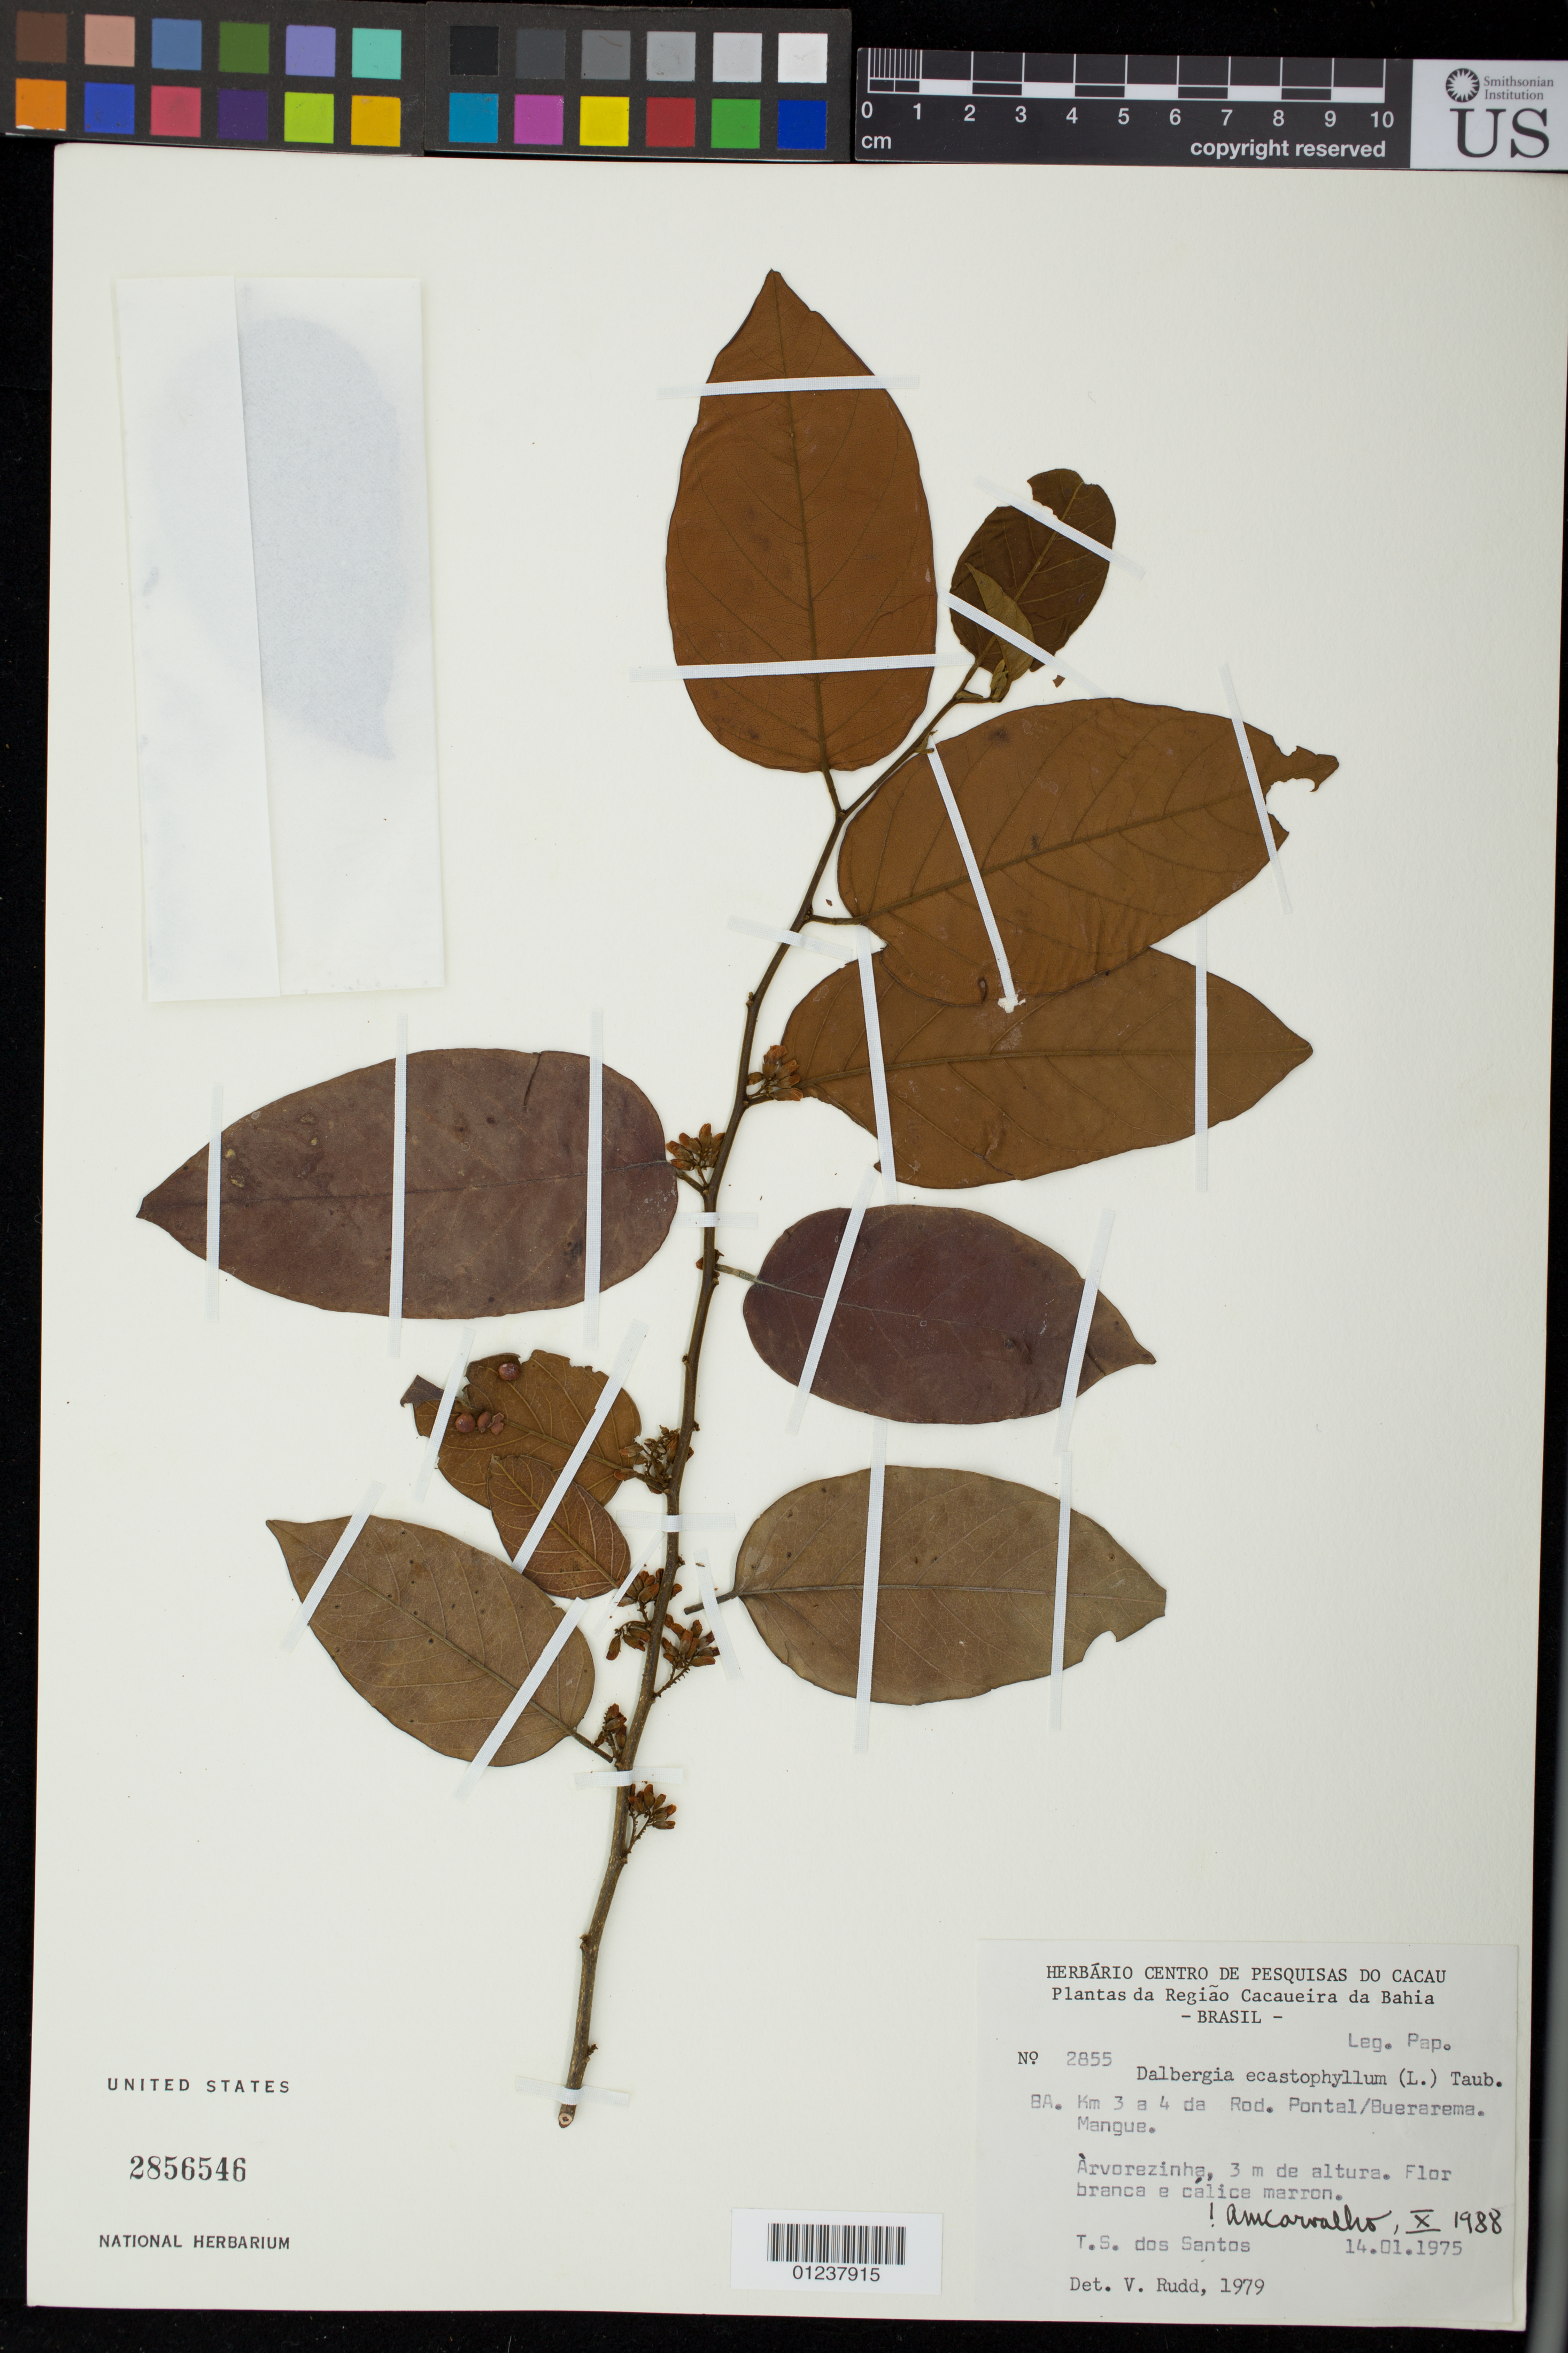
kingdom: Plantae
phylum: Tracheophyta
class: Magnoliopsida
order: Fabales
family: Fabaceae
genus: Dalbergia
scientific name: Dalbergia ecastaphyllum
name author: (L.) Taub.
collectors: T. S. Santos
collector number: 2855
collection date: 1975-01-14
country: Brazil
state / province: Bahia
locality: Km 3 a 4 da Rod. Pontal/Buerarema. Mangue.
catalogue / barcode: US 2856546